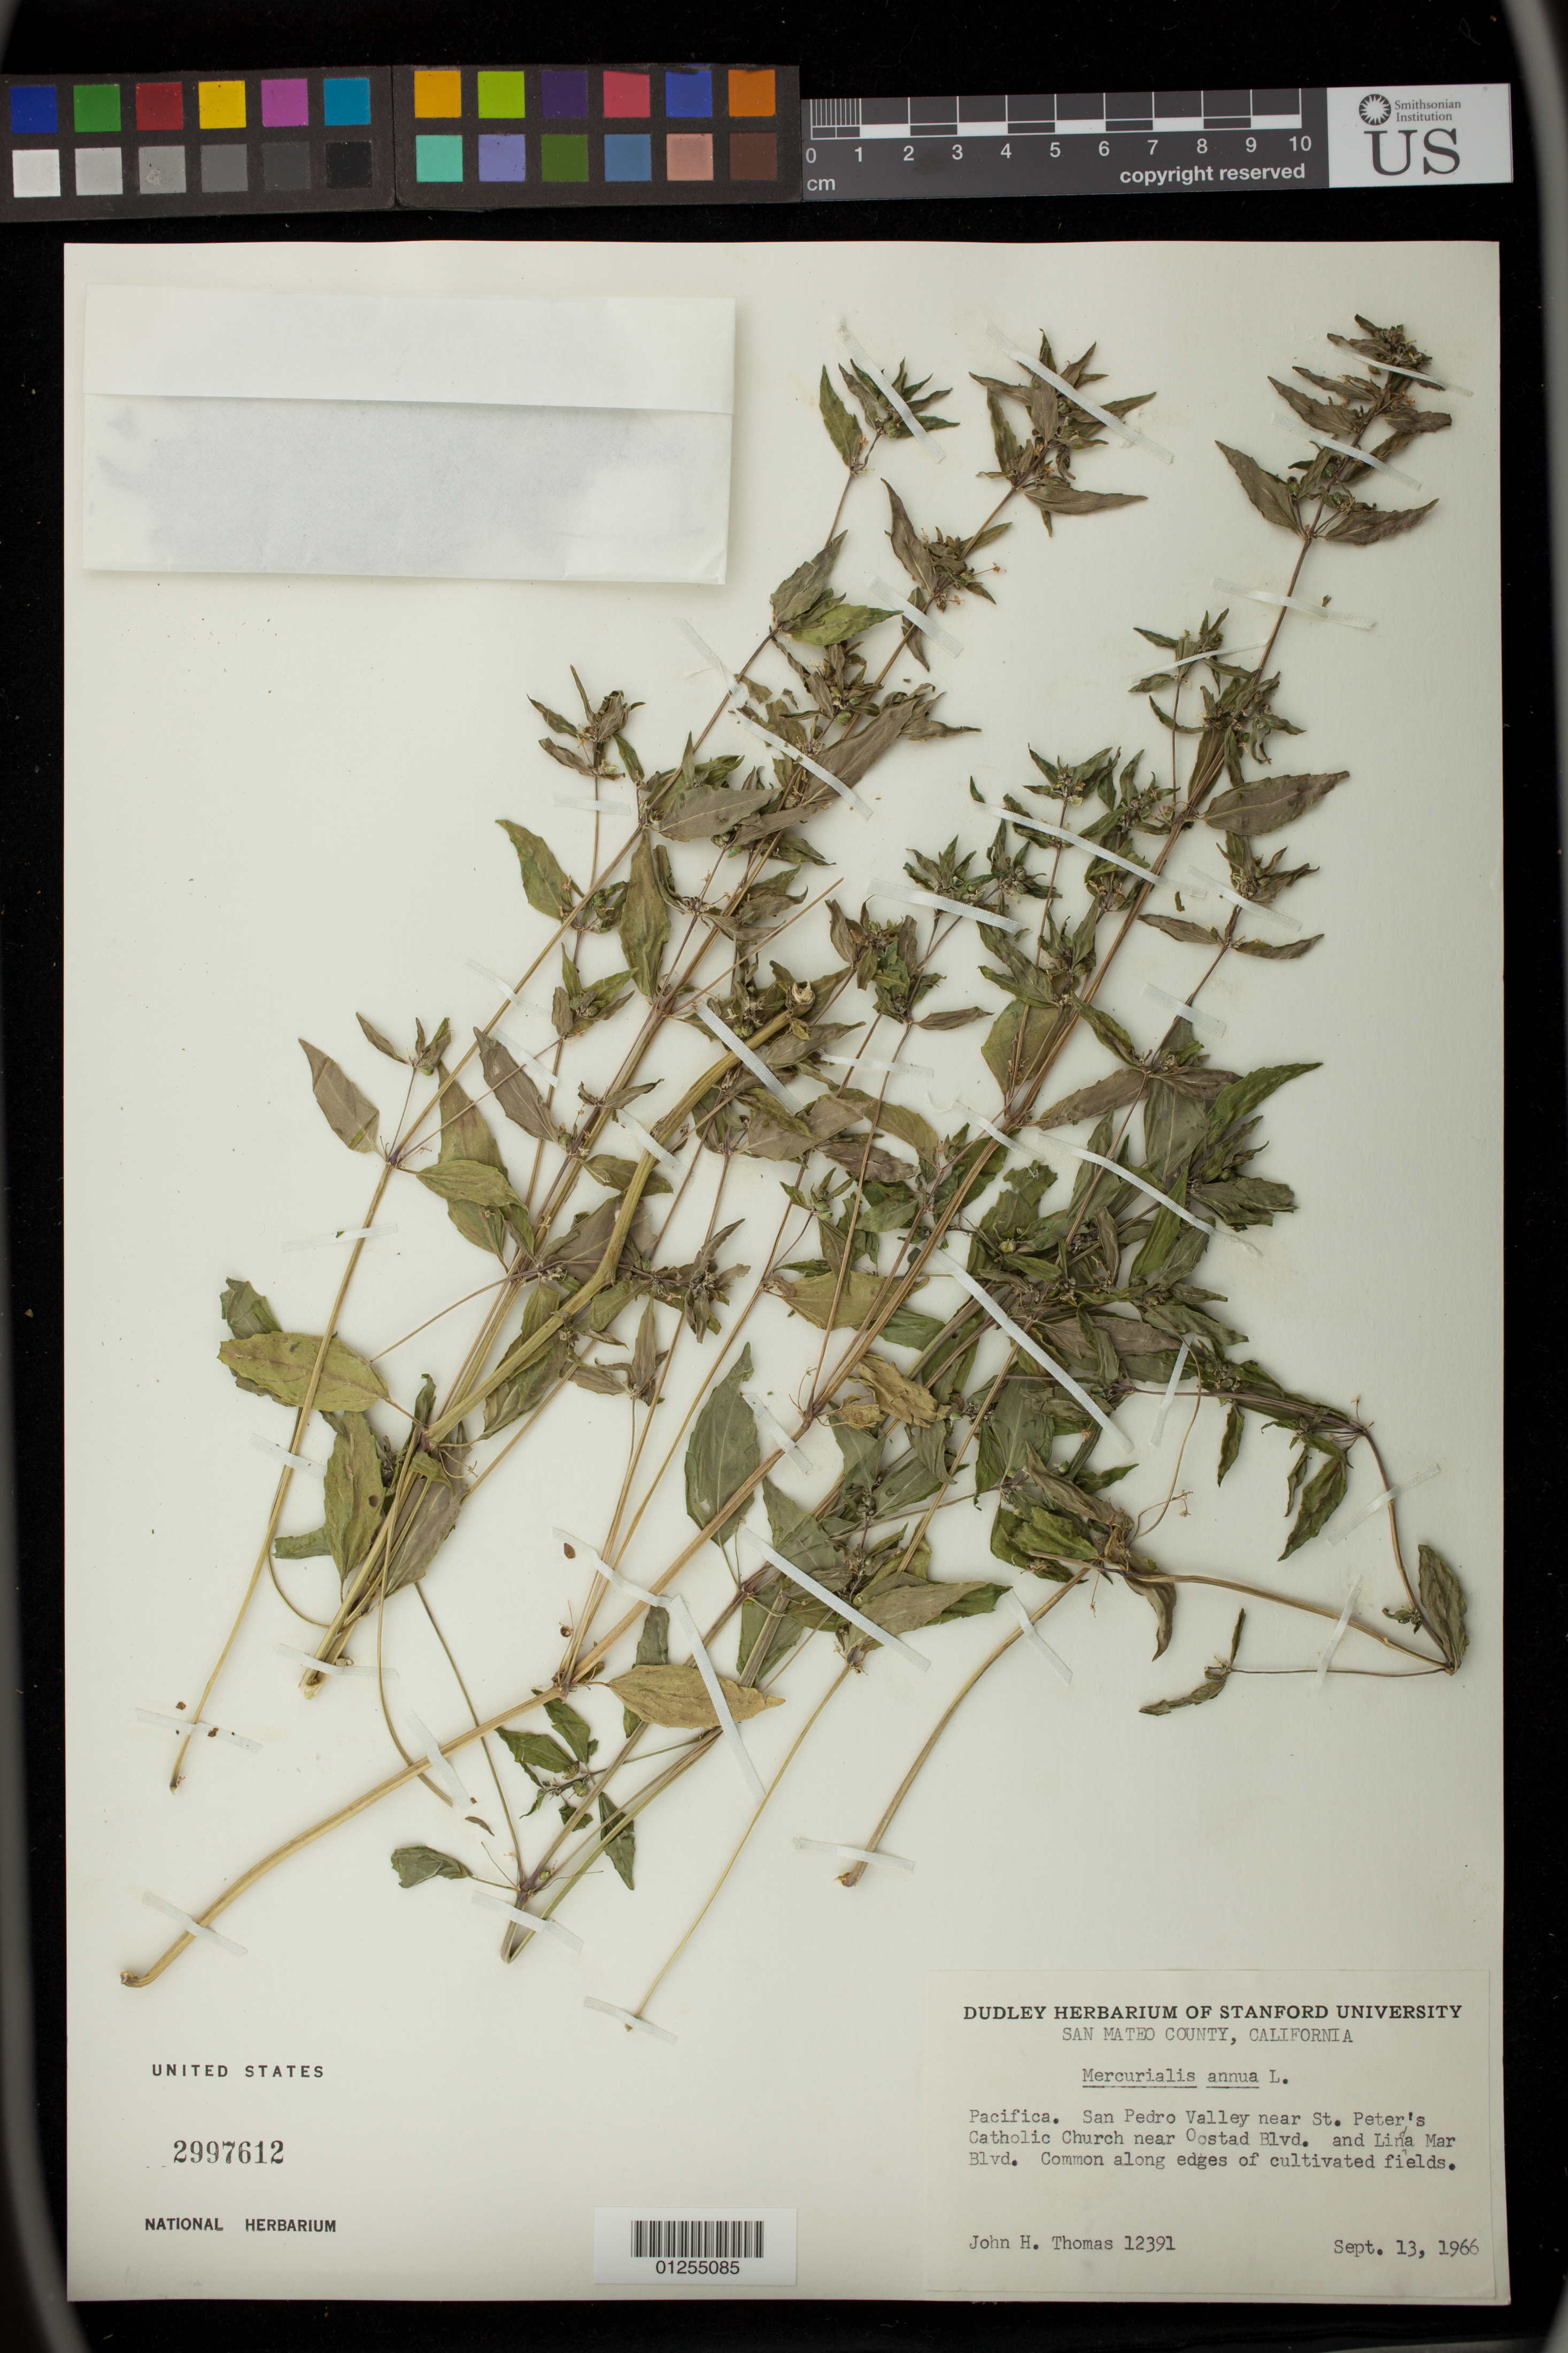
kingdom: Plantae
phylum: Tracheophyta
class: Magnoliopsida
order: Malpighiales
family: Euphorbiaceae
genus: Mercurialis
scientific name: Mercurialis annua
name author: L.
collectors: J. H. Thomas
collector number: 12391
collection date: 1966-09-13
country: United States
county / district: San Mateo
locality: Pacifica. San Pedro Valley near St. peter's Catholic church near Oostad Blvd. and Lina Mar Blvd.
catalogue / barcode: US 2997612